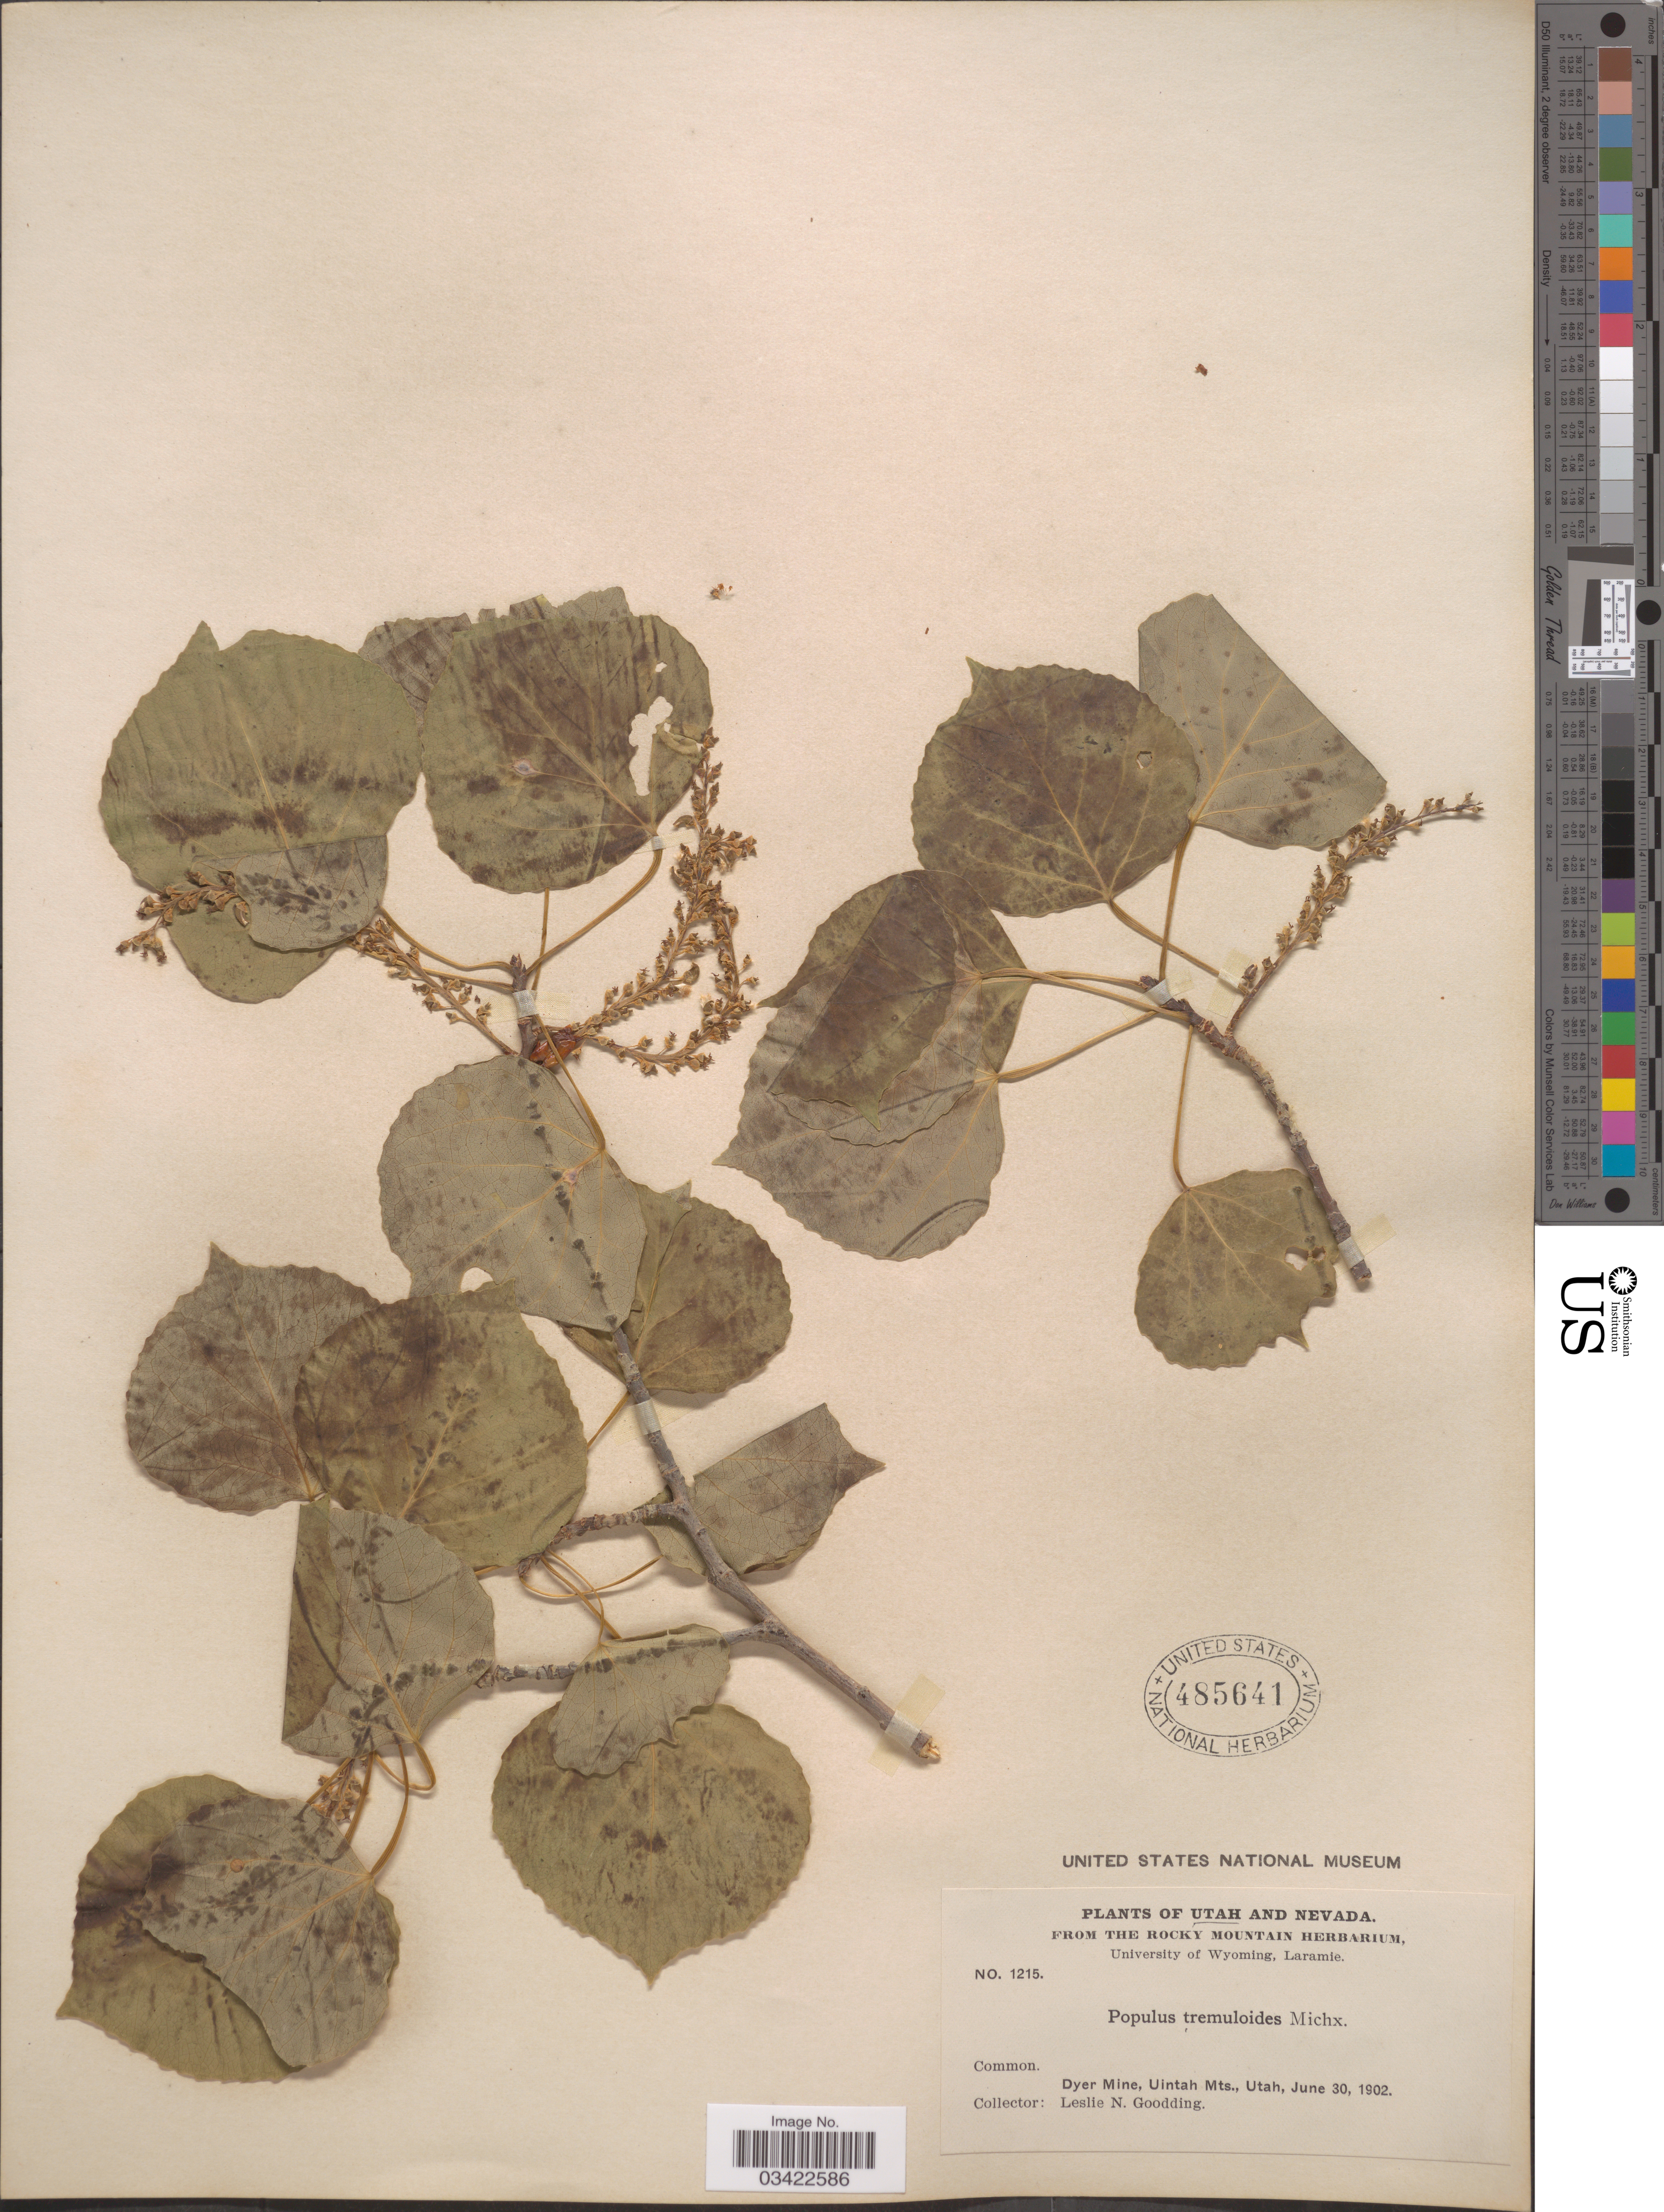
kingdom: Plantae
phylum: Tracheophyta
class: Magnoliopsida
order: Malpighiales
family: Salicaceae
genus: Populus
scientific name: Populus tremuloides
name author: Michx.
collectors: L. N. Goodding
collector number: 1215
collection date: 1902-06-30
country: United States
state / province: Utah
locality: Dyer Mine, Uintah Mts.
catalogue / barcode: US 485641